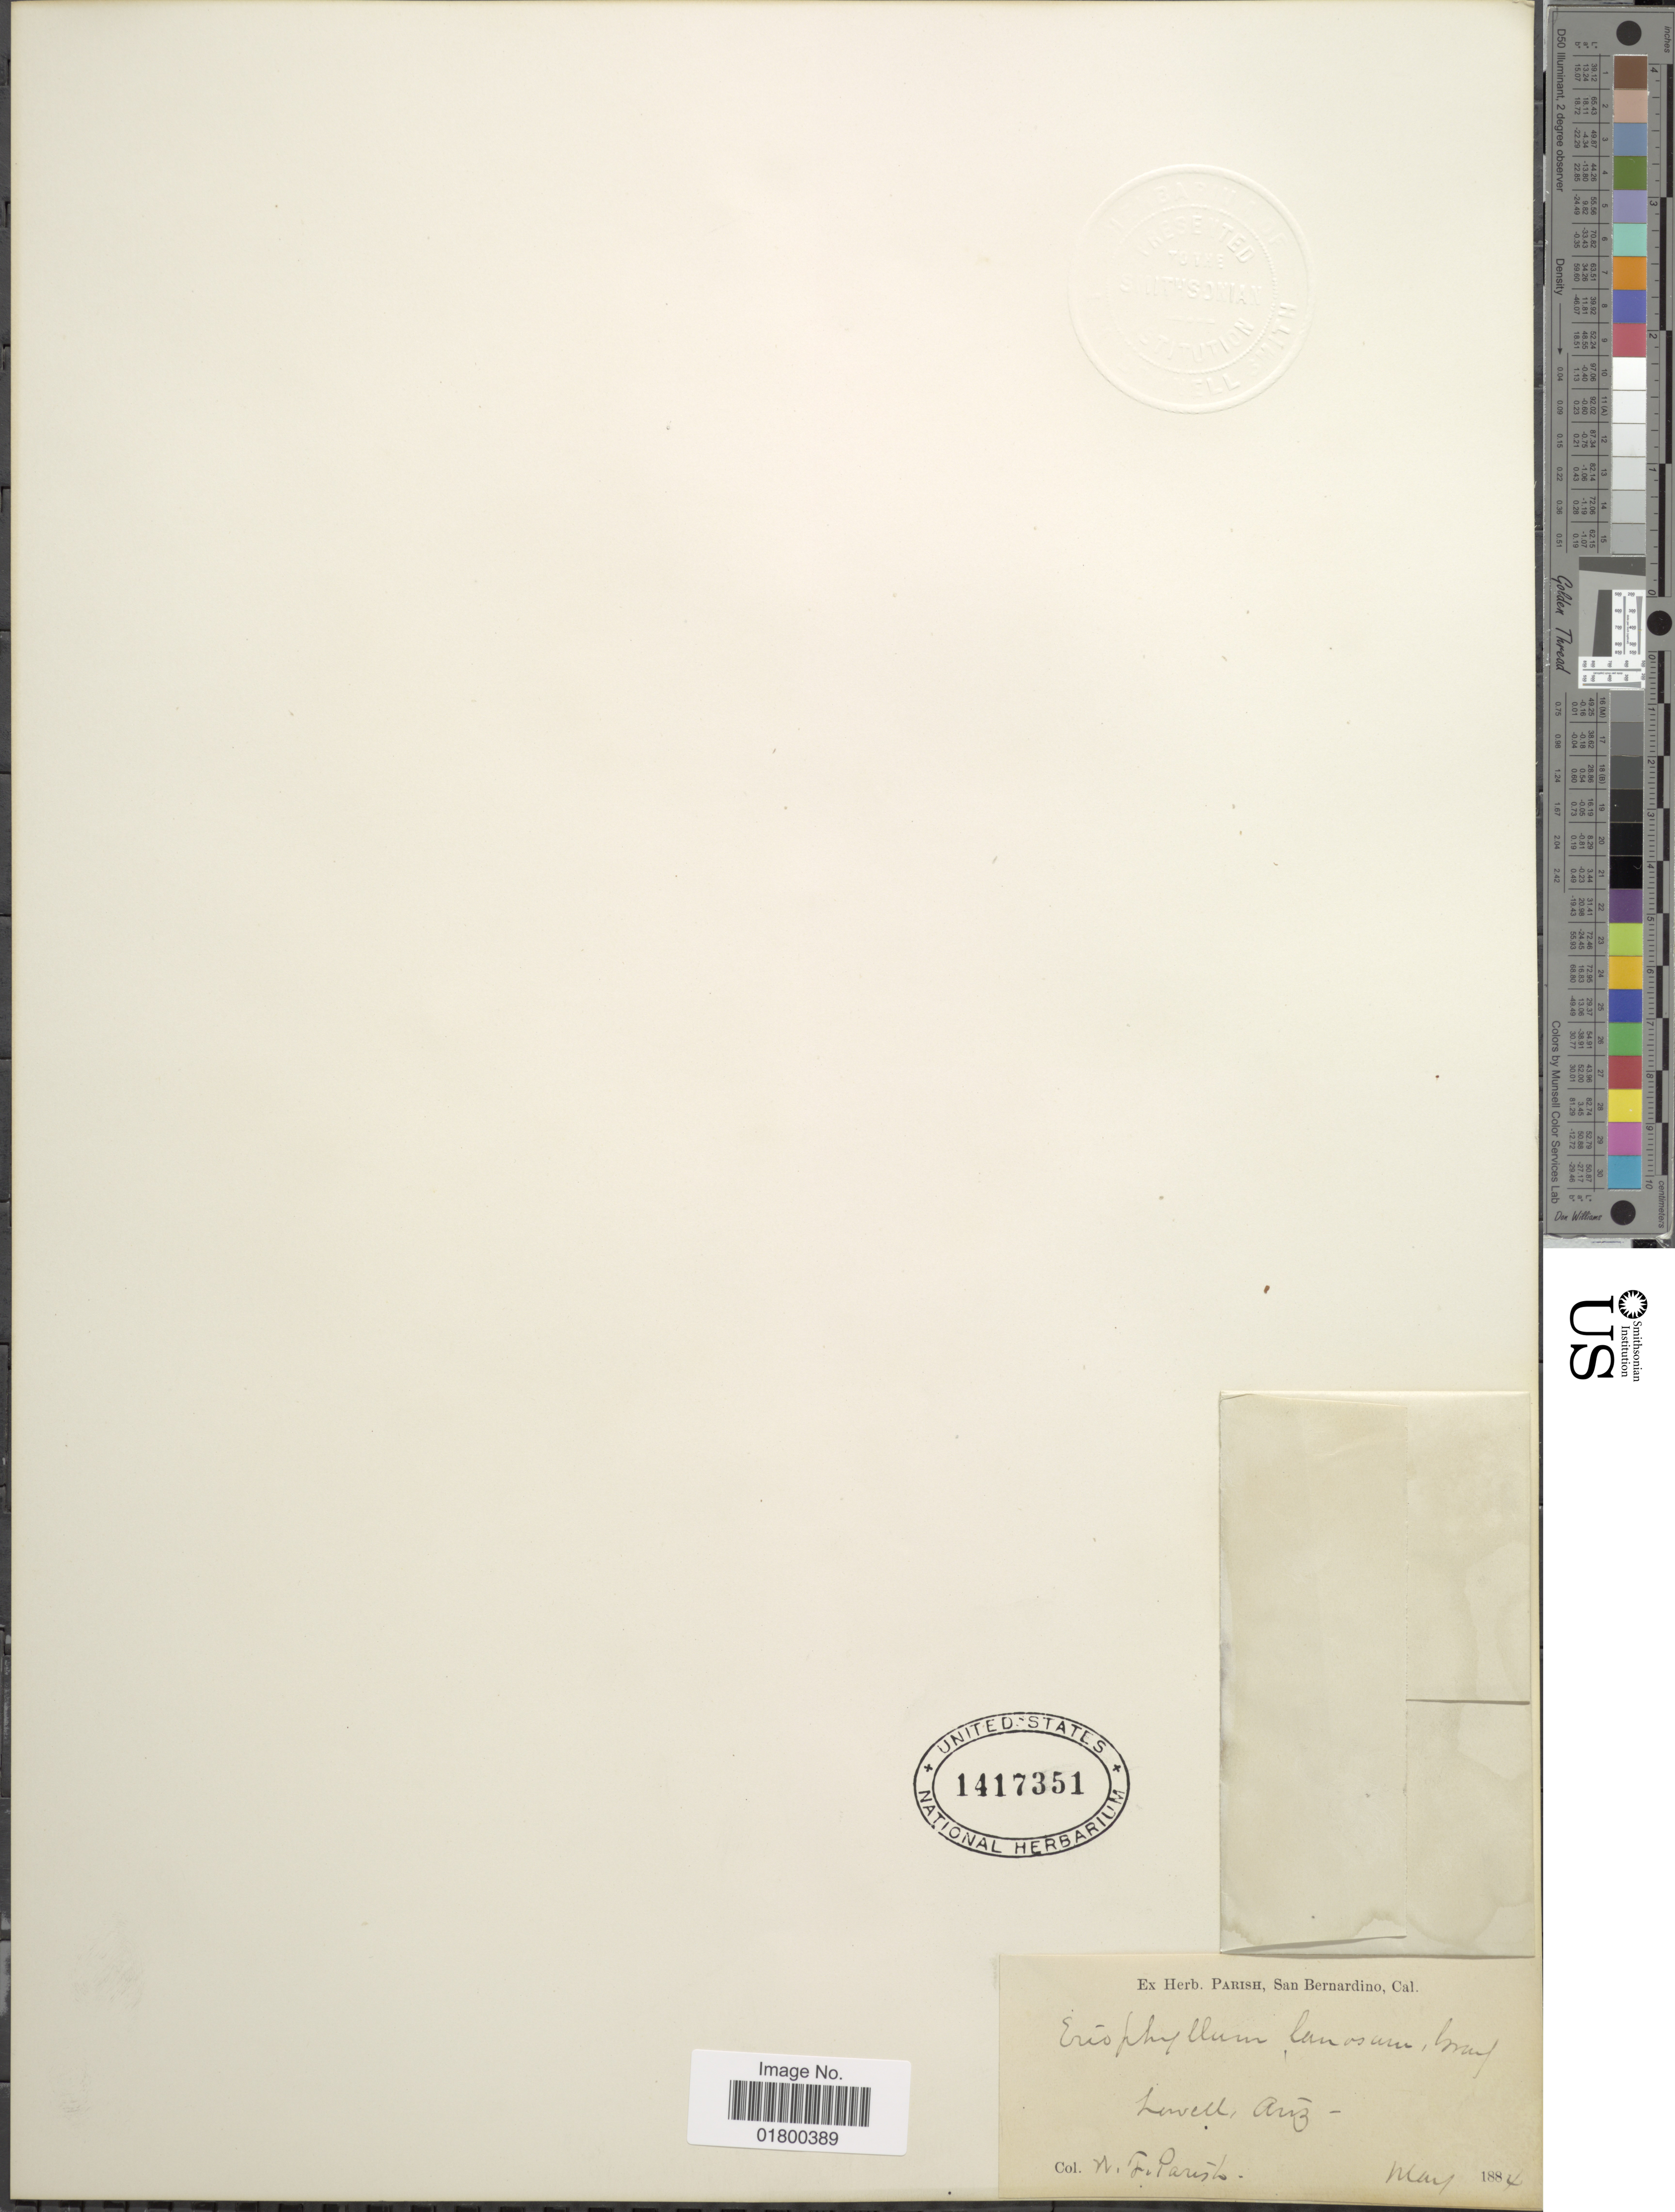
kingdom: Plantae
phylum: Tracheophyta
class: Magnoliopsida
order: Asterales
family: Asteraceae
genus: Eriophyllum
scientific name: Eriophyllum lanosum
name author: (A. Gray) A. Gray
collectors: W. F. Parish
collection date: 1884-05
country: United States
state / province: California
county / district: San Bernardino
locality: San Bernardino, Cal., Lowell, Anz.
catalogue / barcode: US 1417351